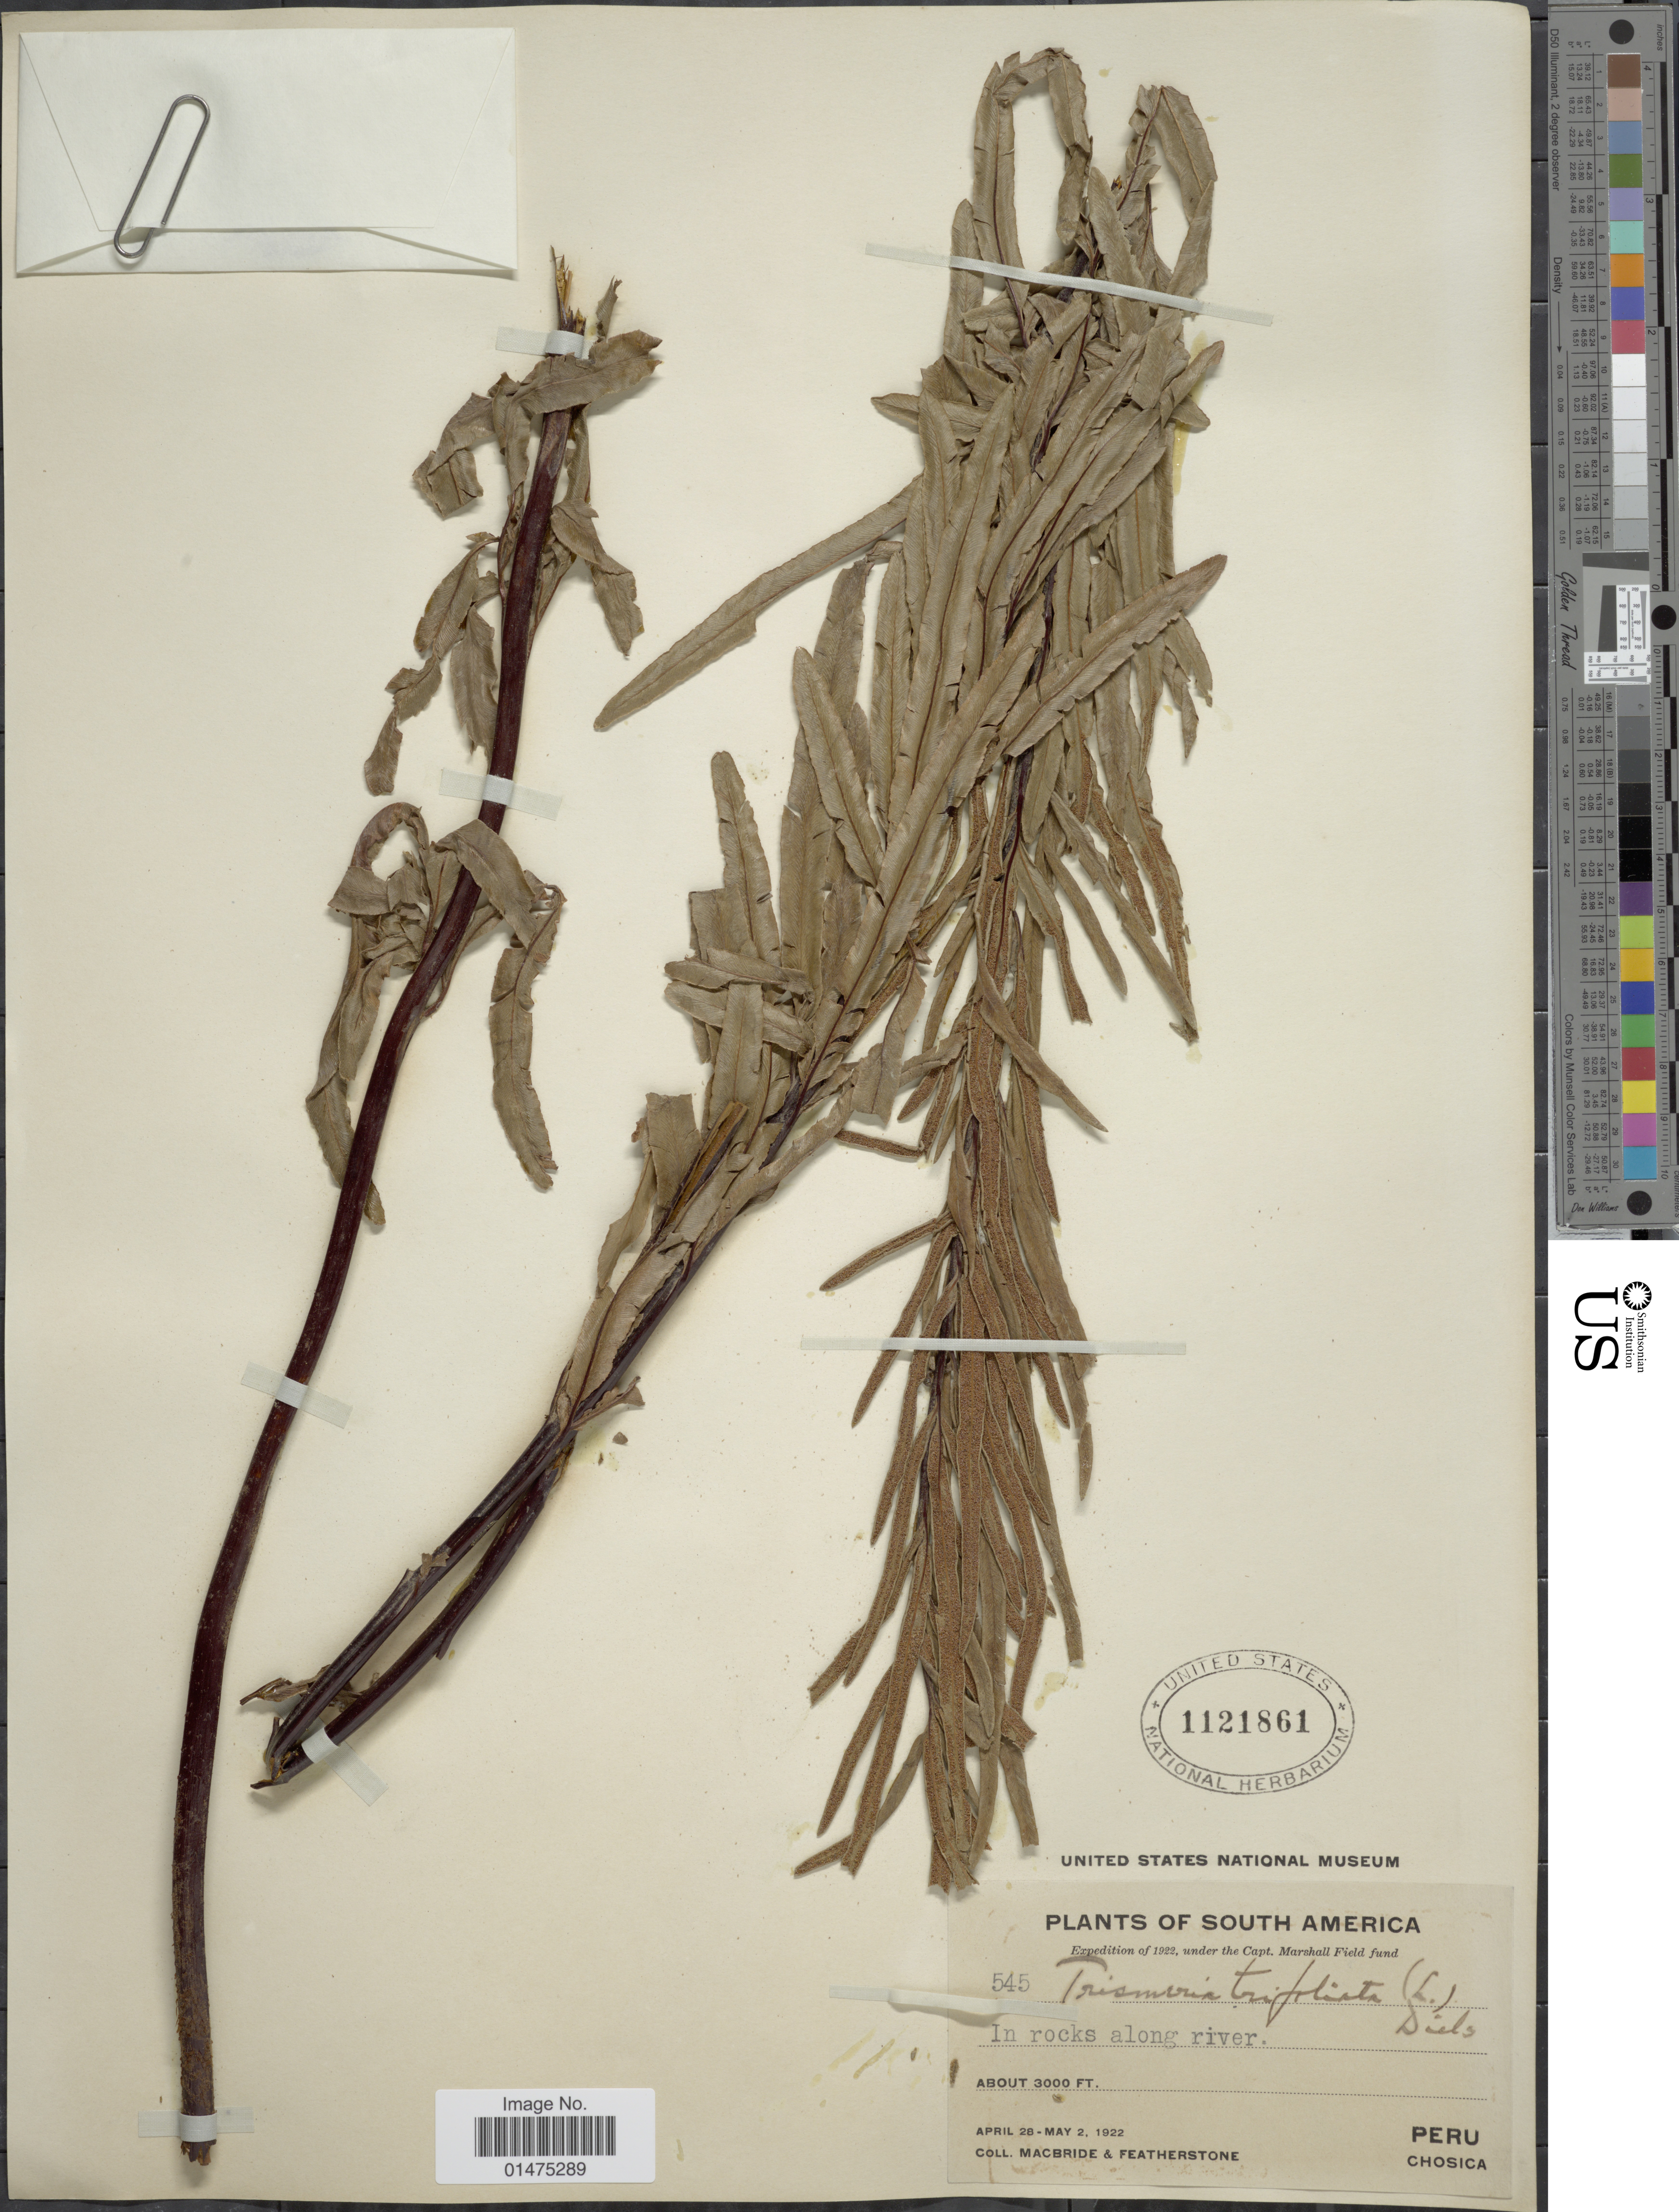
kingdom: Plantae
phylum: Tracheophyta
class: Polypodiopsida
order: Polypodiales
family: Pteridaceae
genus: Pityrogramma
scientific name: Pityrogramma trifoliata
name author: (L.) R.M. Tryon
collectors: Macbride, -- & -. Featherstone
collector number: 545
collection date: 1922-04-28/1922-05-02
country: Peru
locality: Chosica, South America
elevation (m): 914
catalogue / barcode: US 1121861